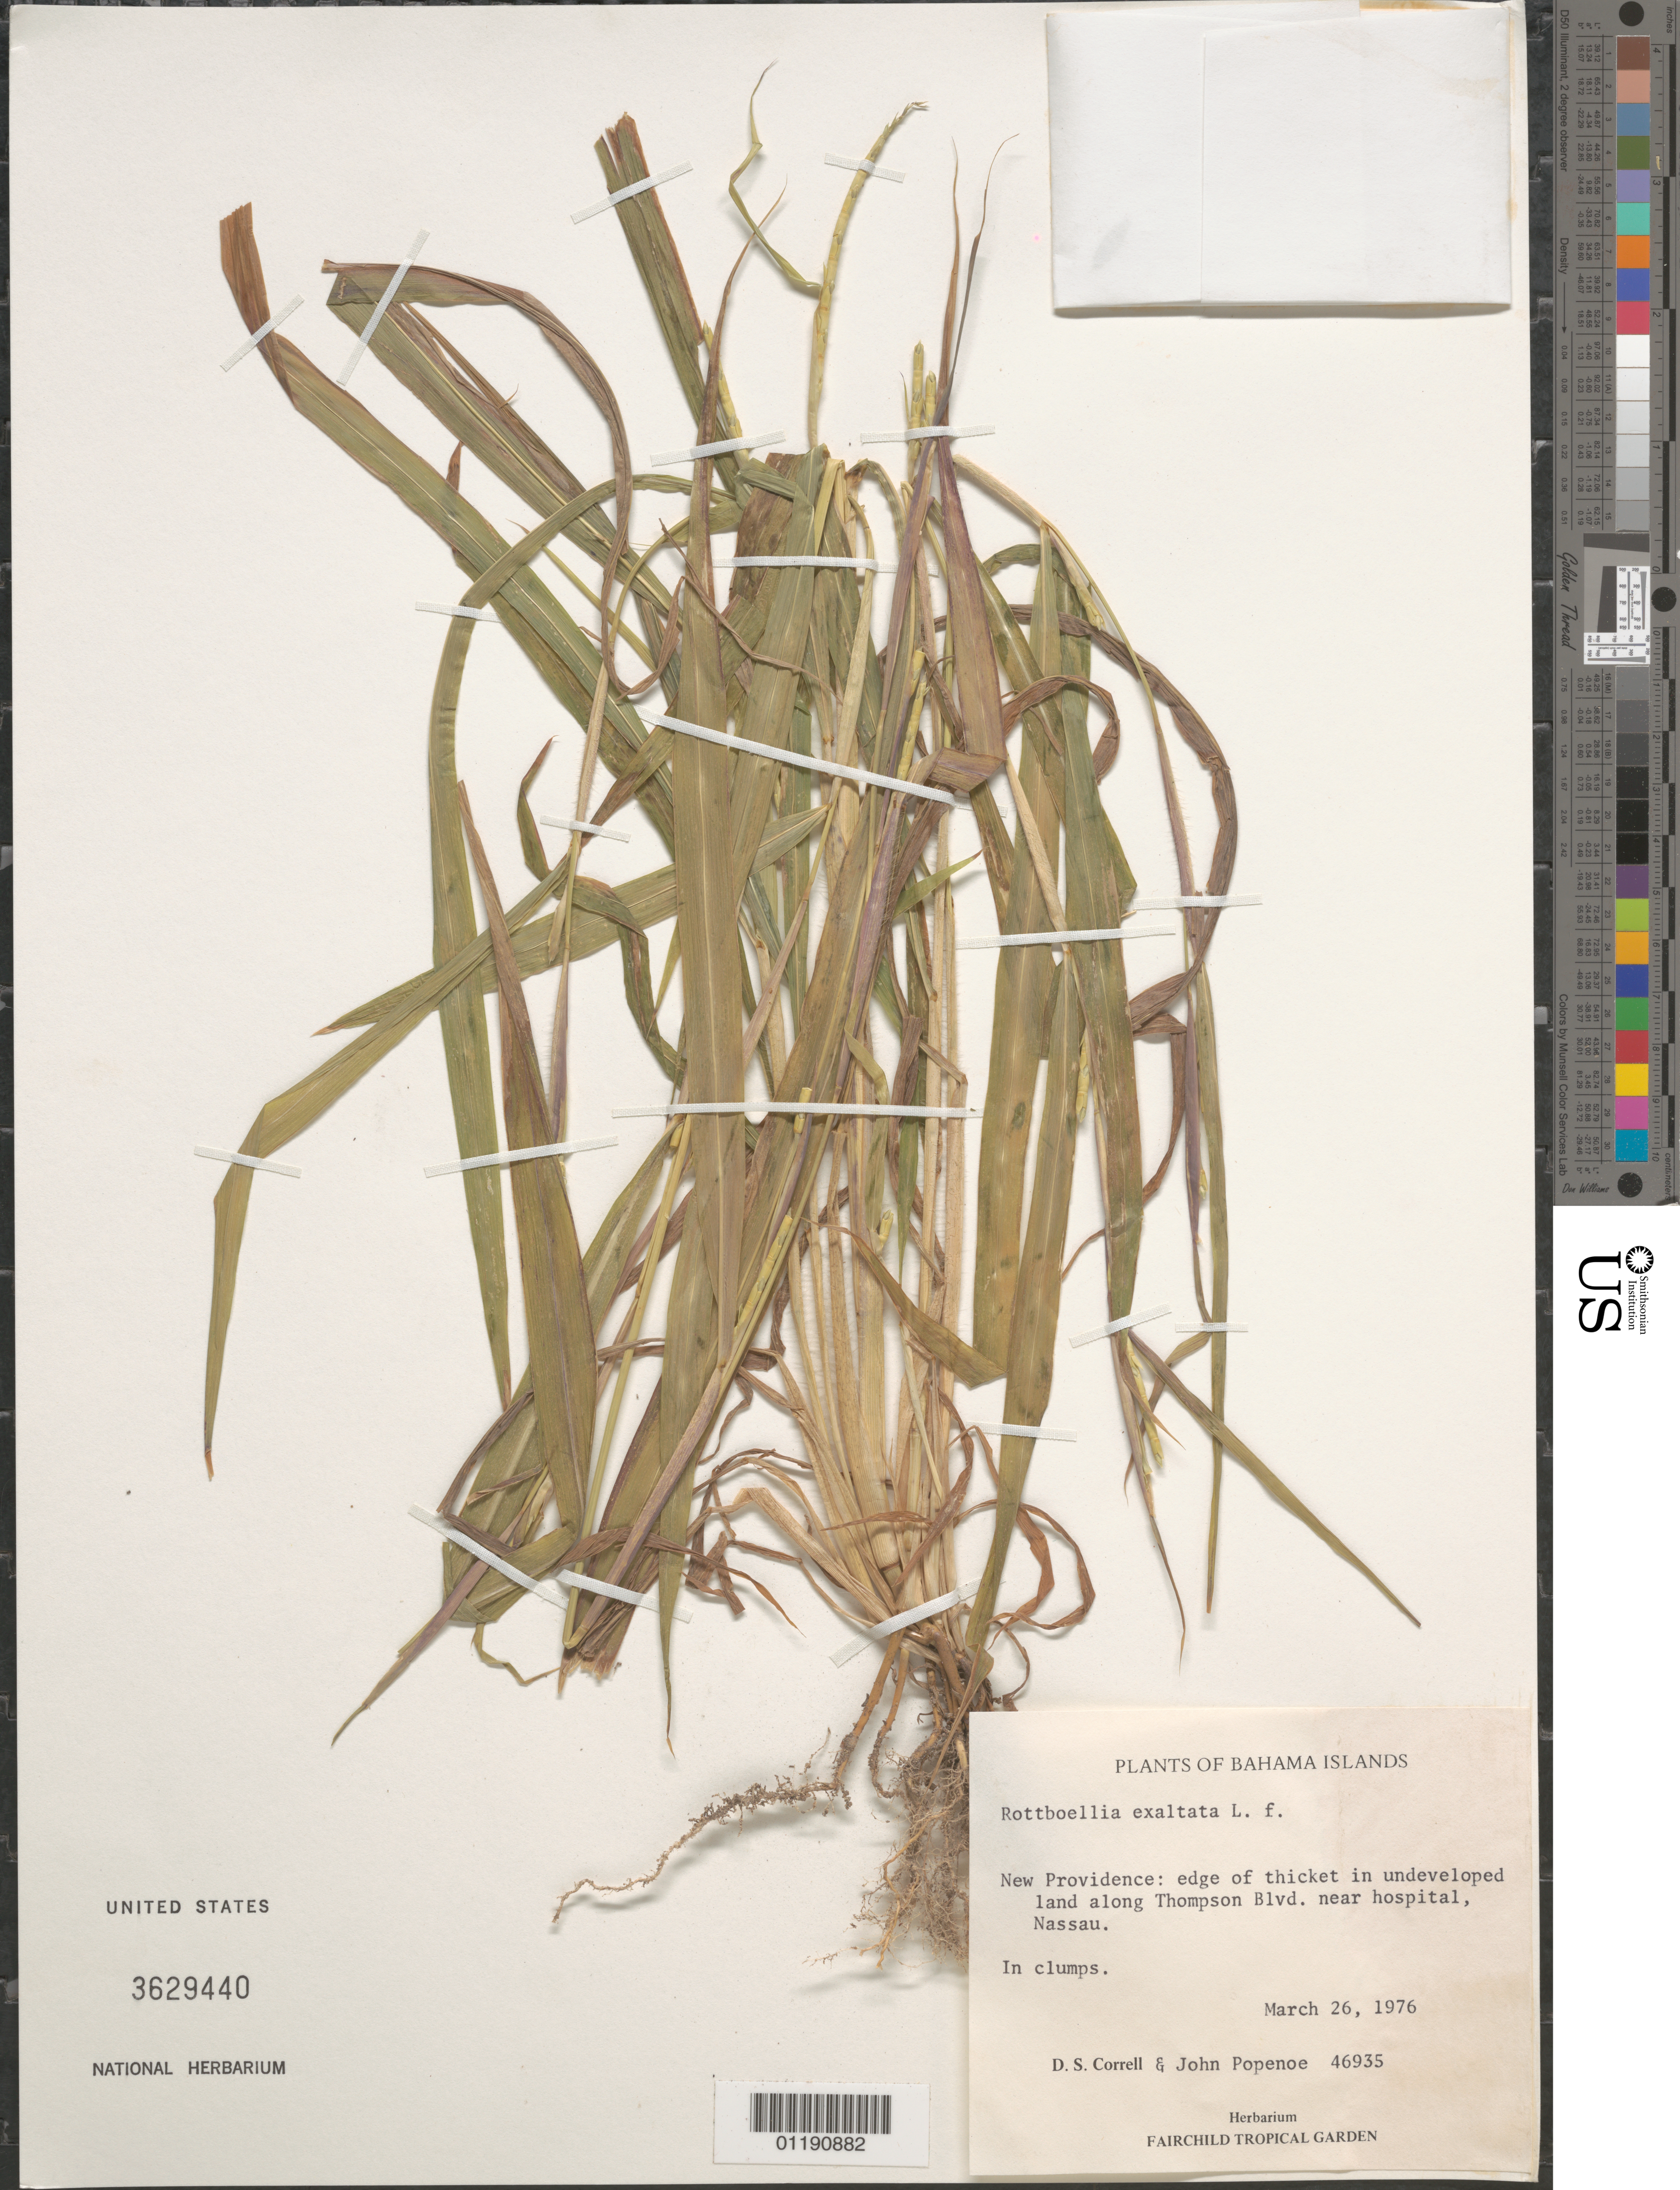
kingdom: Plantae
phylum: Tracheophyta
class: Liliopsida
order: Poales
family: Poaceae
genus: Rottboellia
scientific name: Rottboellia cochinchinensis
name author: (Lour.) Clayton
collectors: D. S. Correll & J. Popenoe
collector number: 46935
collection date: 1976-03-26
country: Bahamas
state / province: New Providence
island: New Providence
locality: New Providence: edge of thicket in undeveloped land along Thompson Blvd. near hospital, Nassau.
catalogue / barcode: US 3629440